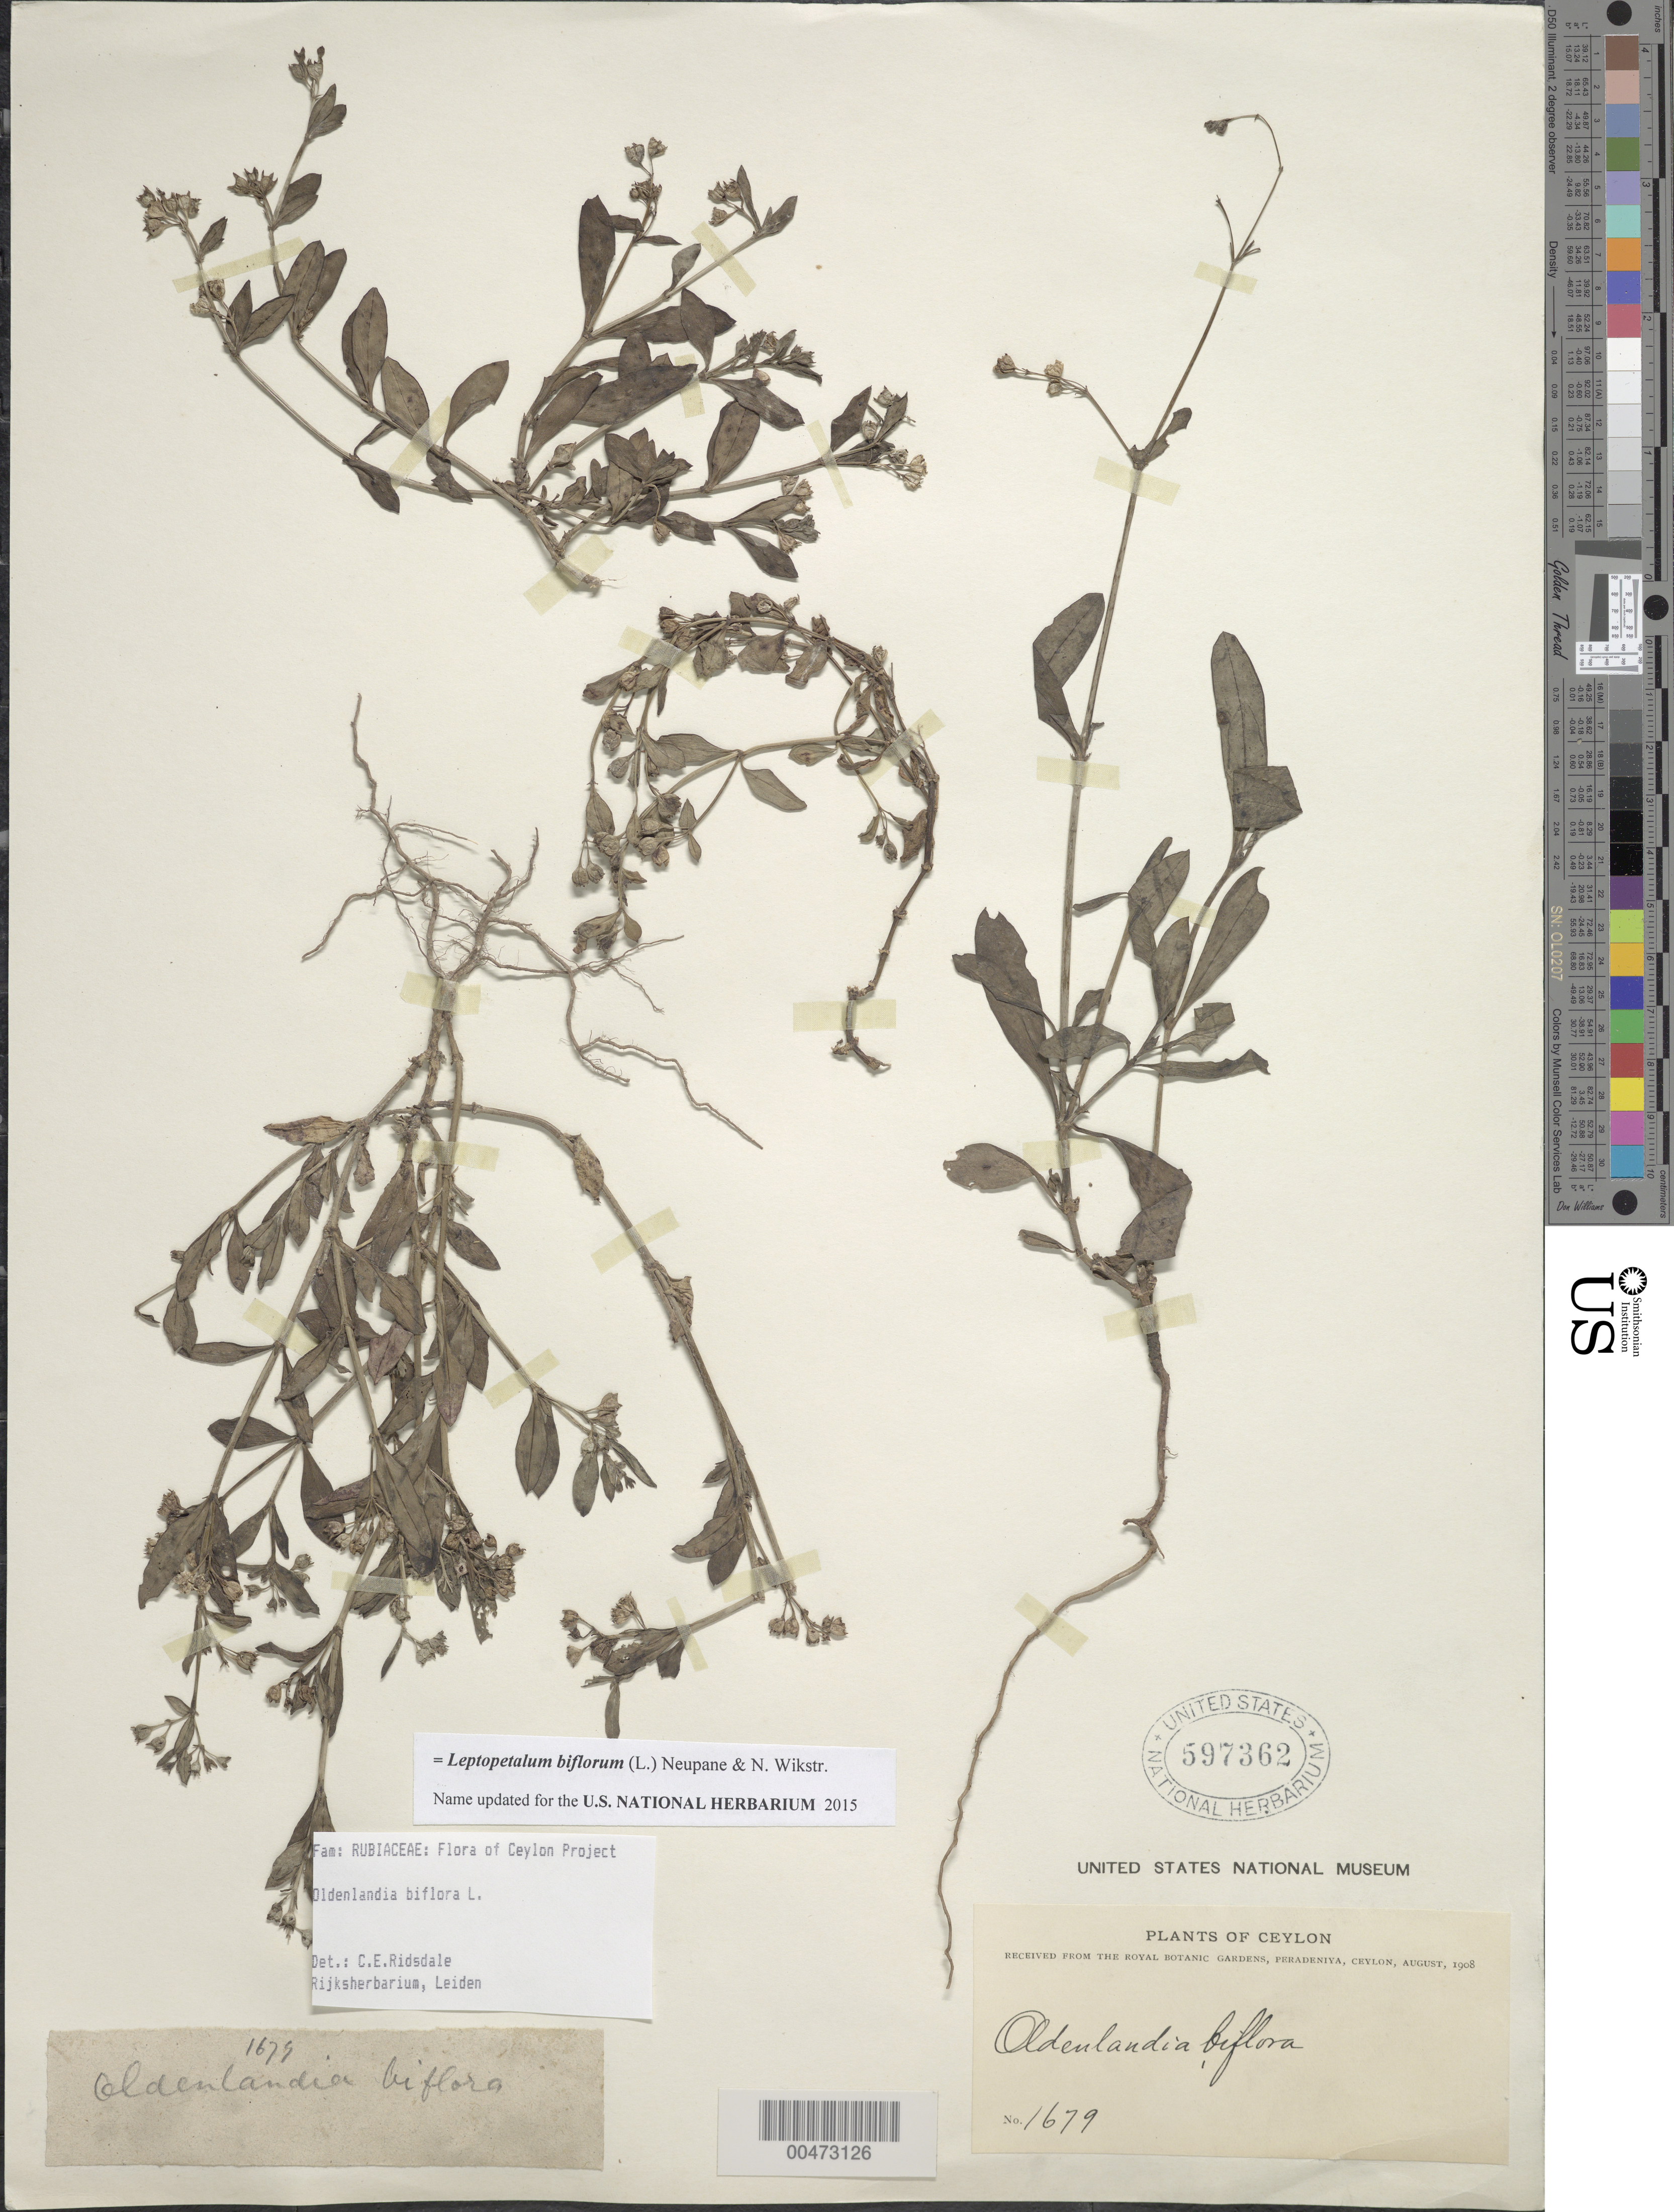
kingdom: Plantae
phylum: Tracheophyta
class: Magnoliopsida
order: Gentianales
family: Rubiaceae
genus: Leptopetalum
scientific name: Leptopetalum biflorum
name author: (L.) Neupane & N. Wikstr.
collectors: C. Royal Botanical Gardens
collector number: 1679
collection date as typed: Aug 1908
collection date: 1908-08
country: Sri Lanka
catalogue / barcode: US 597362